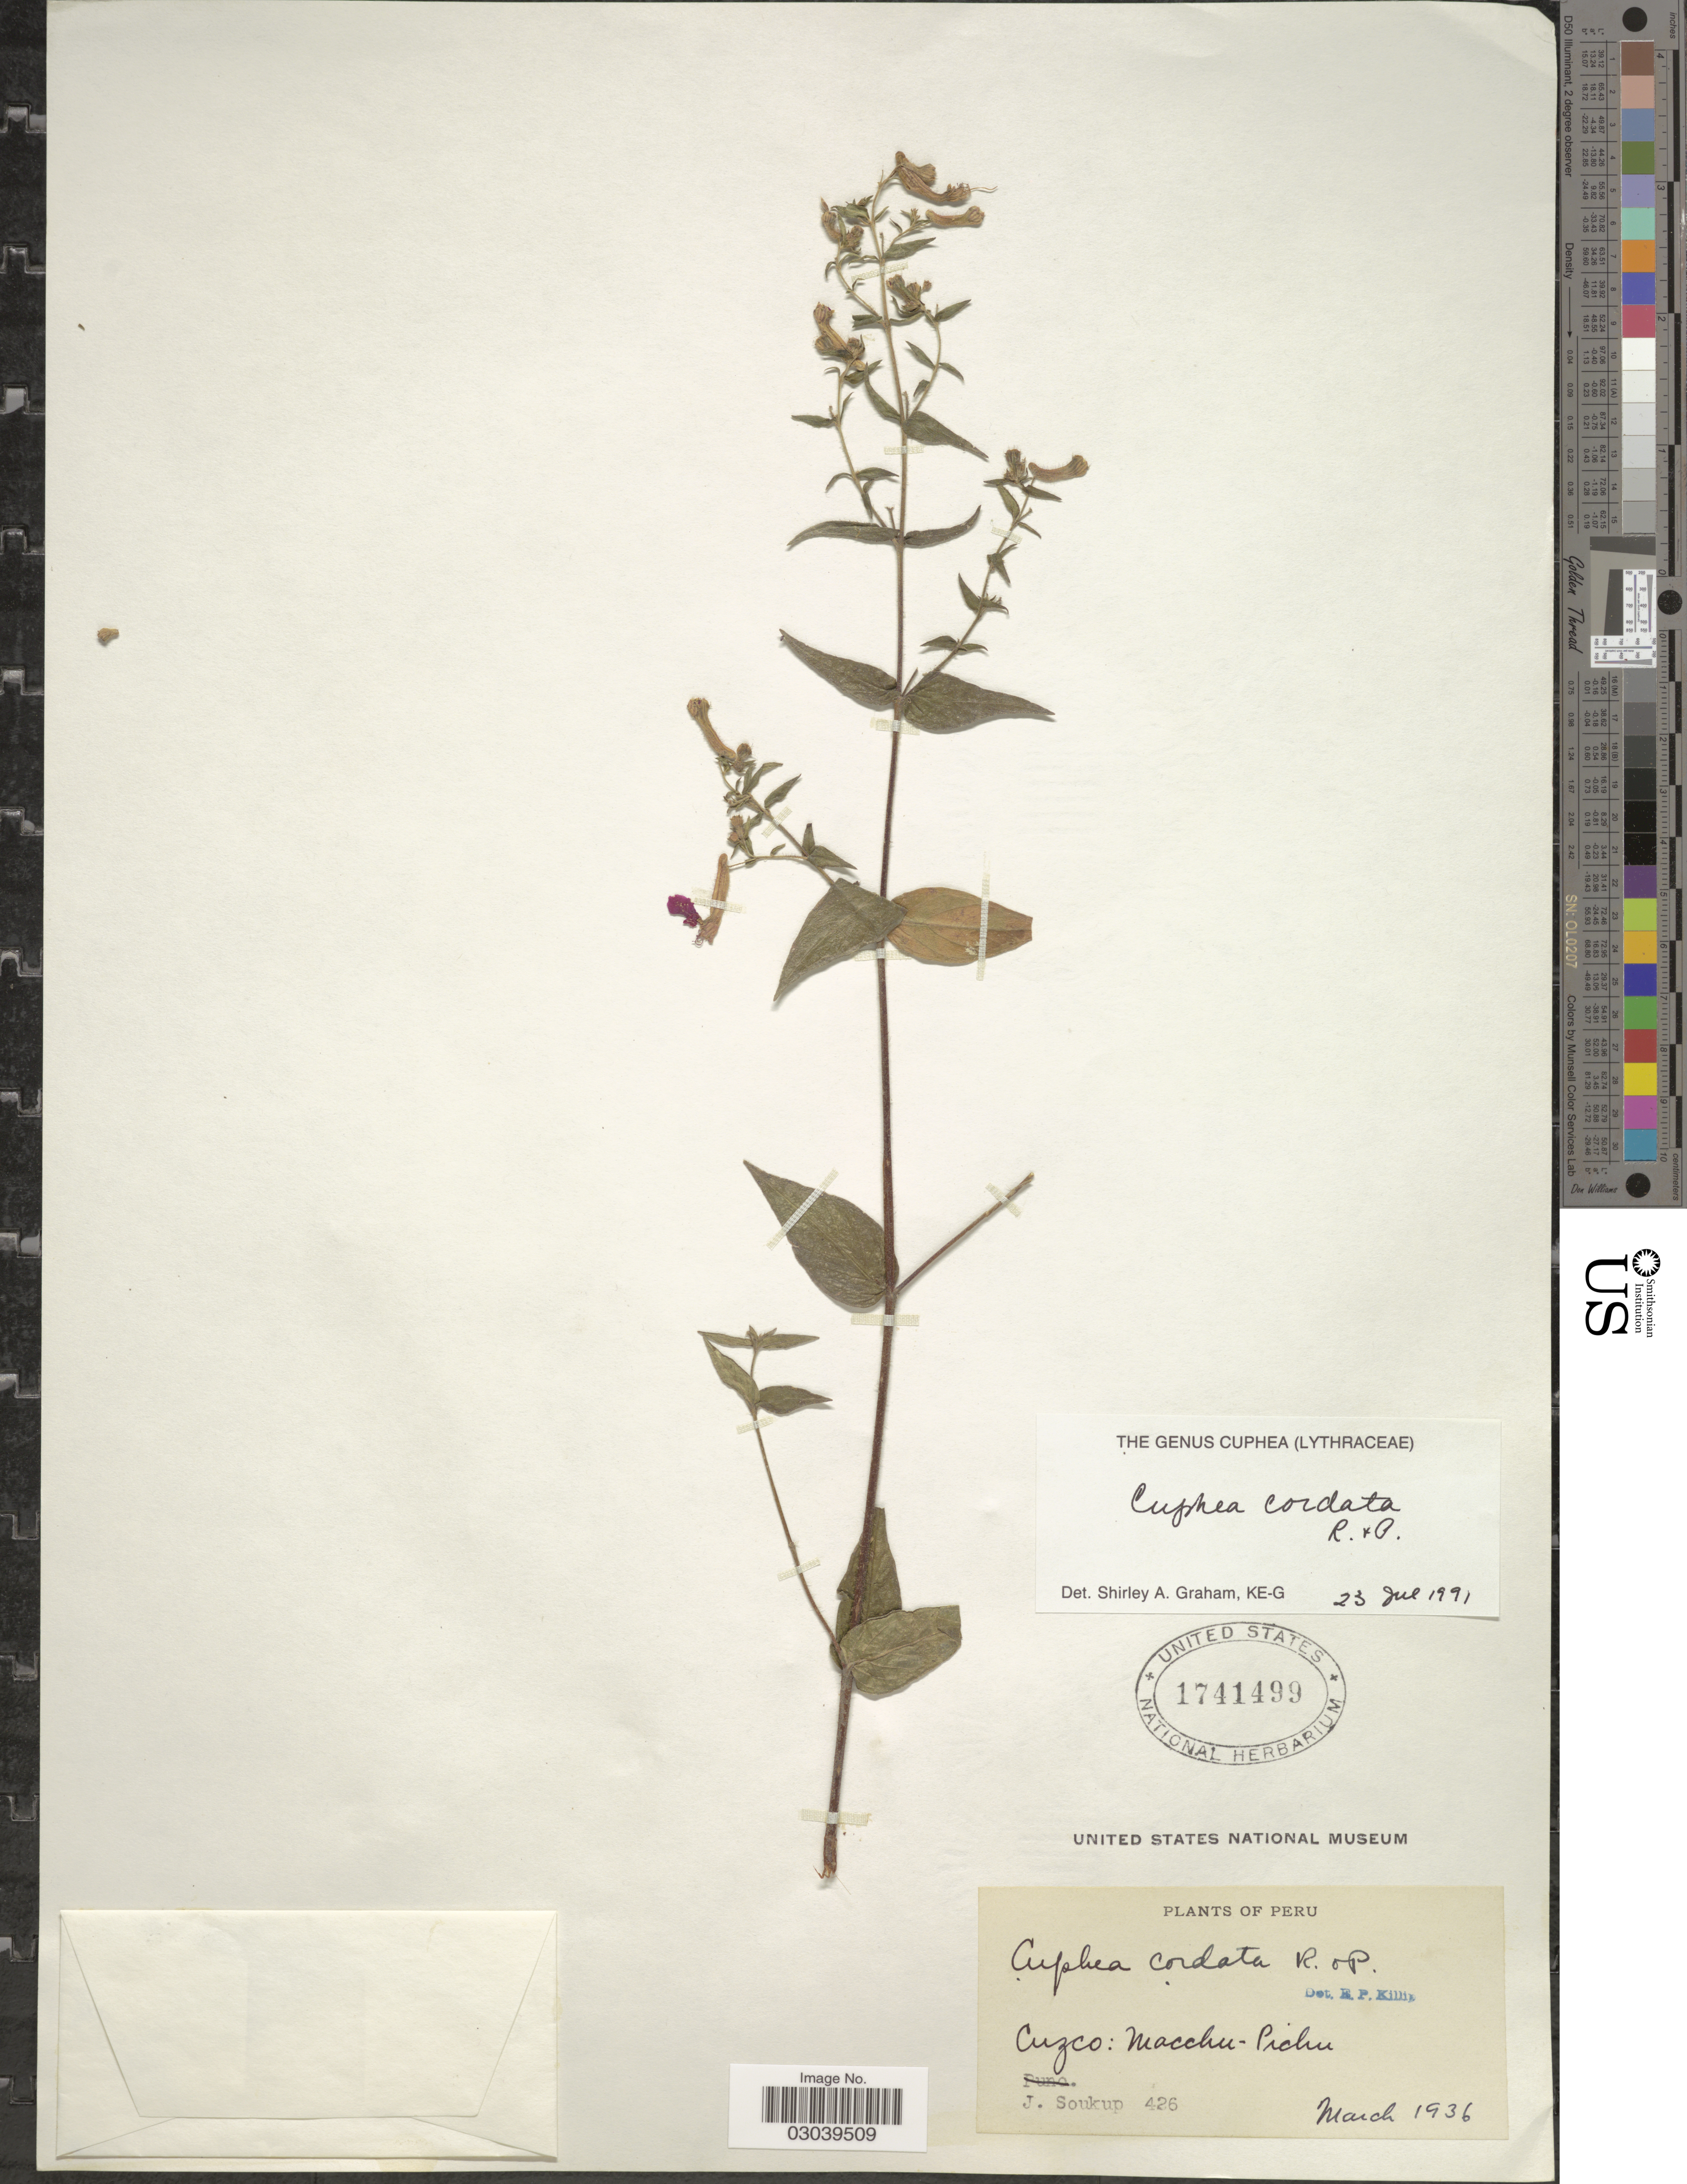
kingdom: Plantae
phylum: Tracheophyta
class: Magnoliopsida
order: Myrtales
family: Lythraceae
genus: Cuphea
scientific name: Cuphea cordata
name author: Ruiz & Pav.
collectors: J. Soukup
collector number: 426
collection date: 1936-03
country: Peru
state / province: Cusco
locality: Macchu-Picchu.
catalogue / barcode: US 1741499